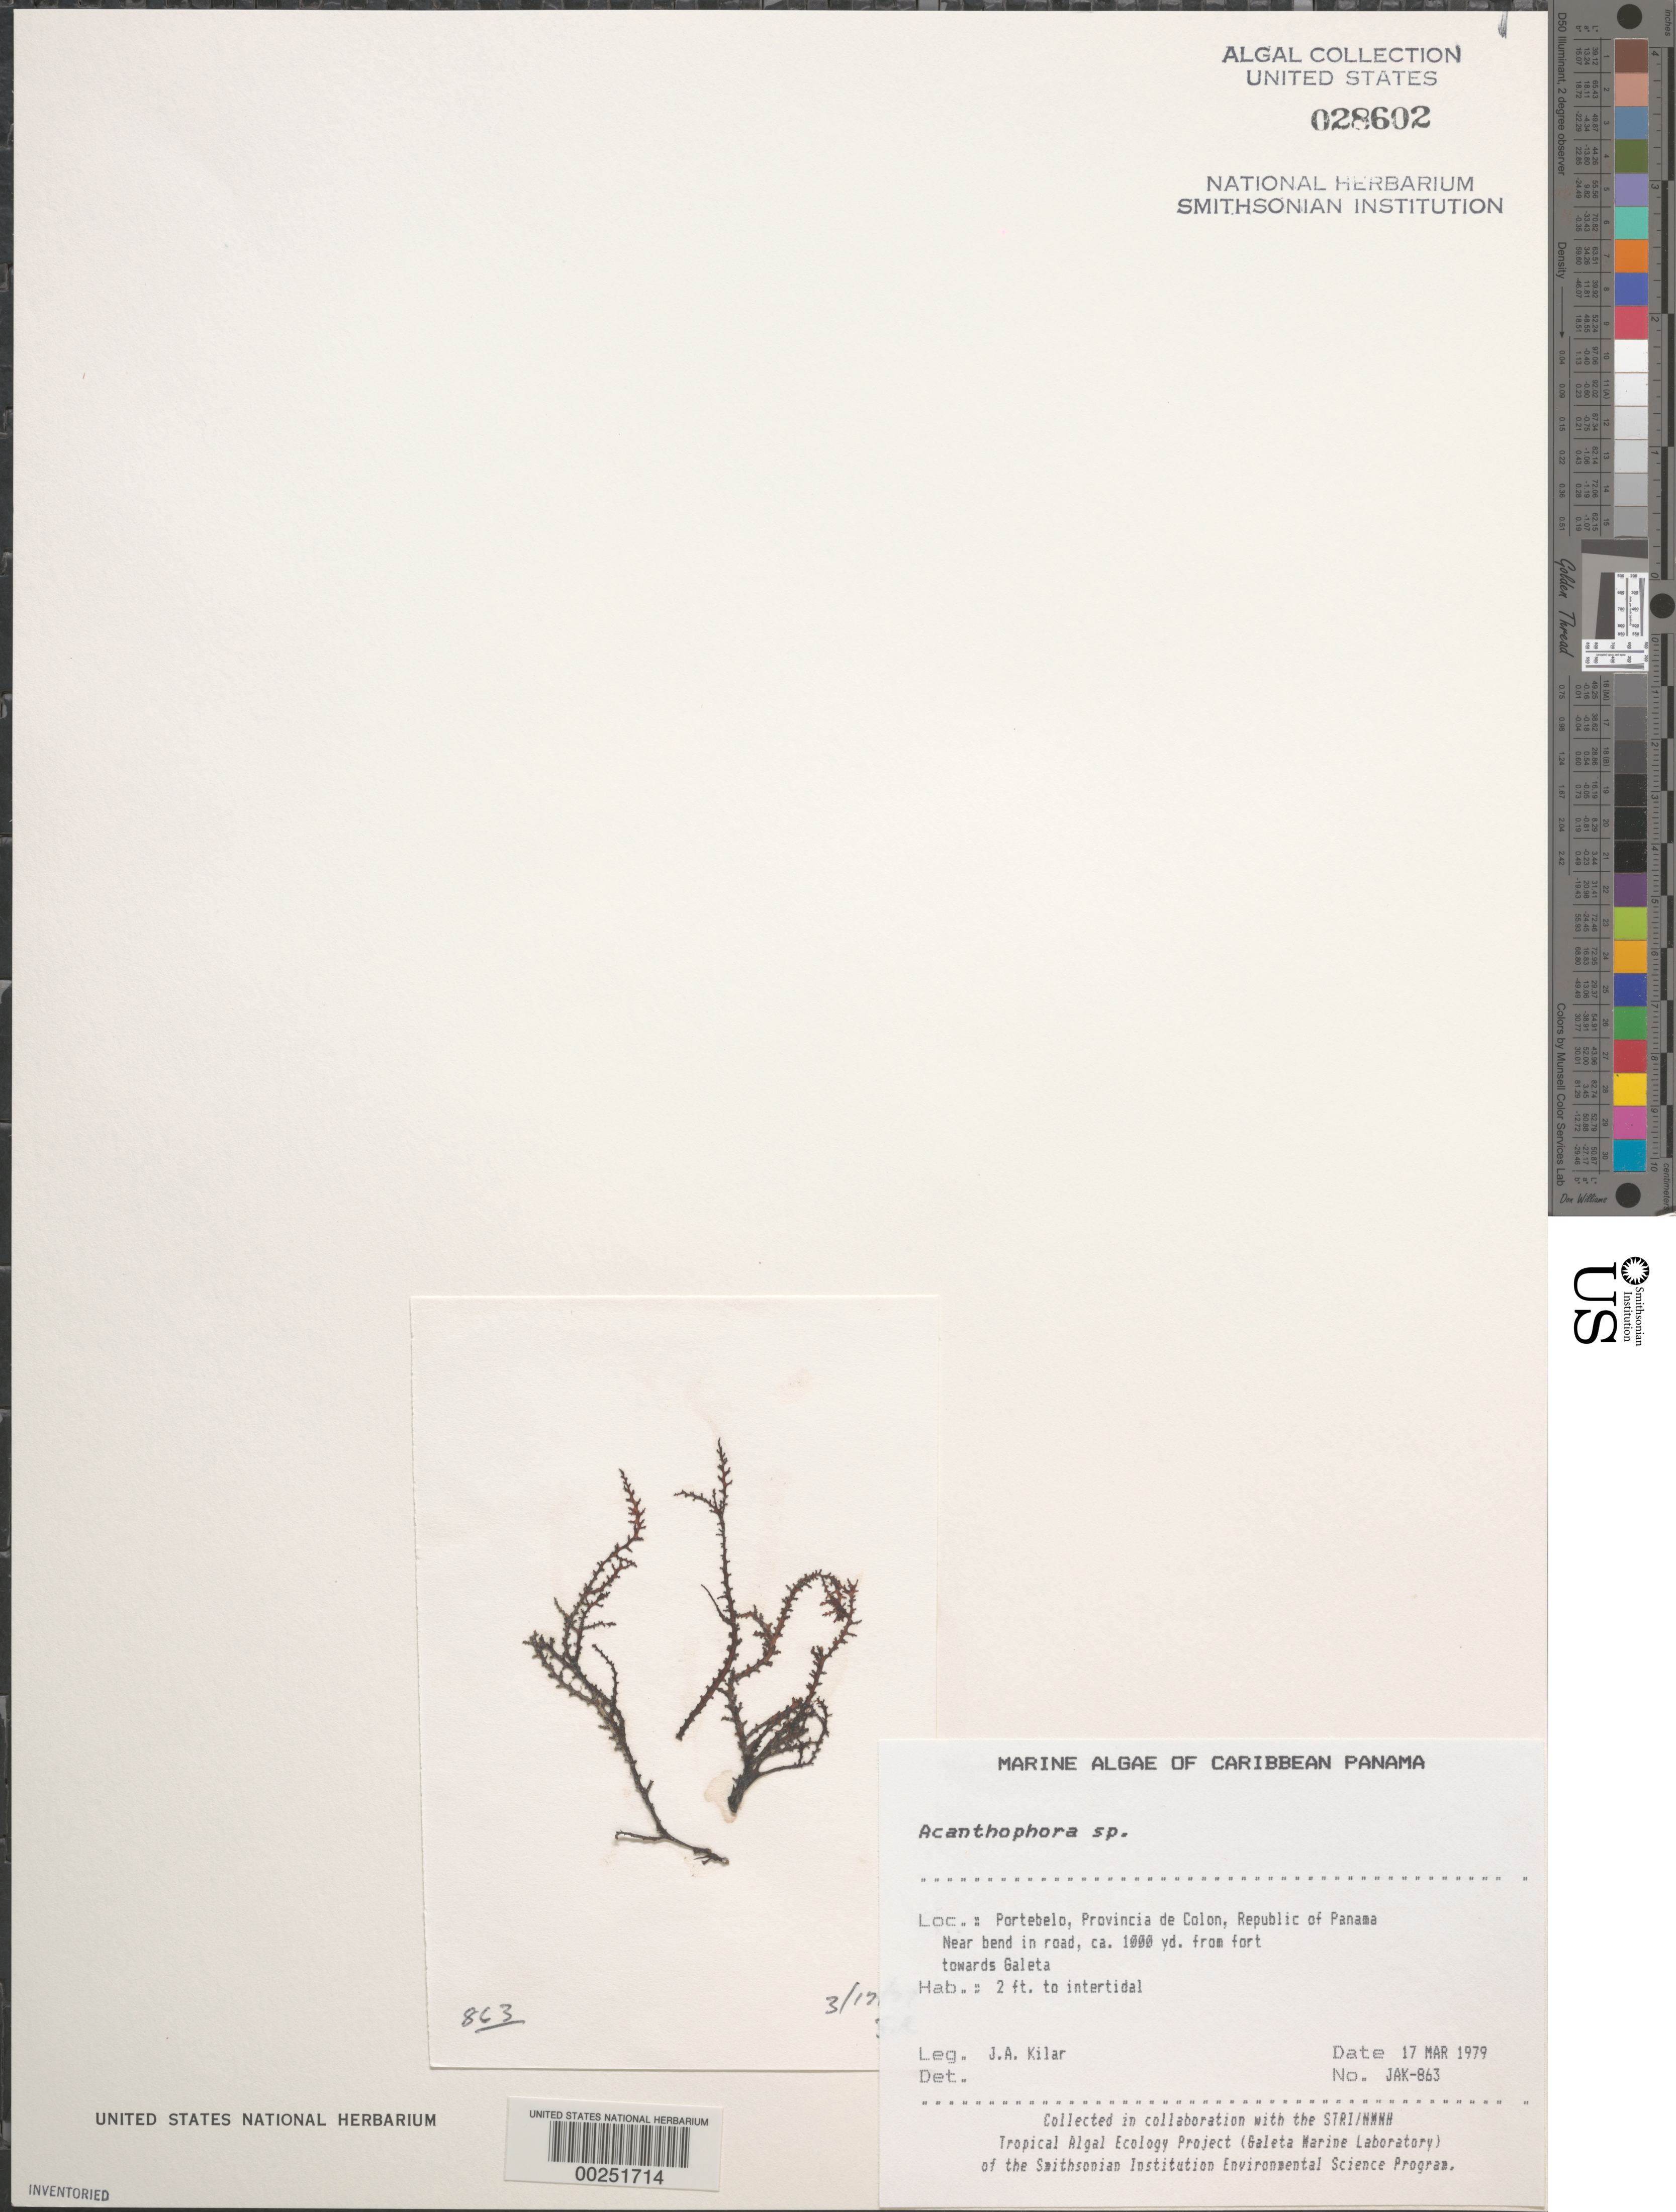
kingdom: Plantae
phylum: Rhodophyta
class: Florideophyceae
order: Ceramiales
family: Rhodomelaceae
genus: Acanthophora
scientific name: Acanthophora sp.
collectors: J. A. Kilar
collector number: JAK-863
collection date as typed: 17 Mar 1979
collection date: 1979-03-17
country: Panama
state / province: Colón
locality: Portebelo, near the Fort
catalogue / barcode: US 28602